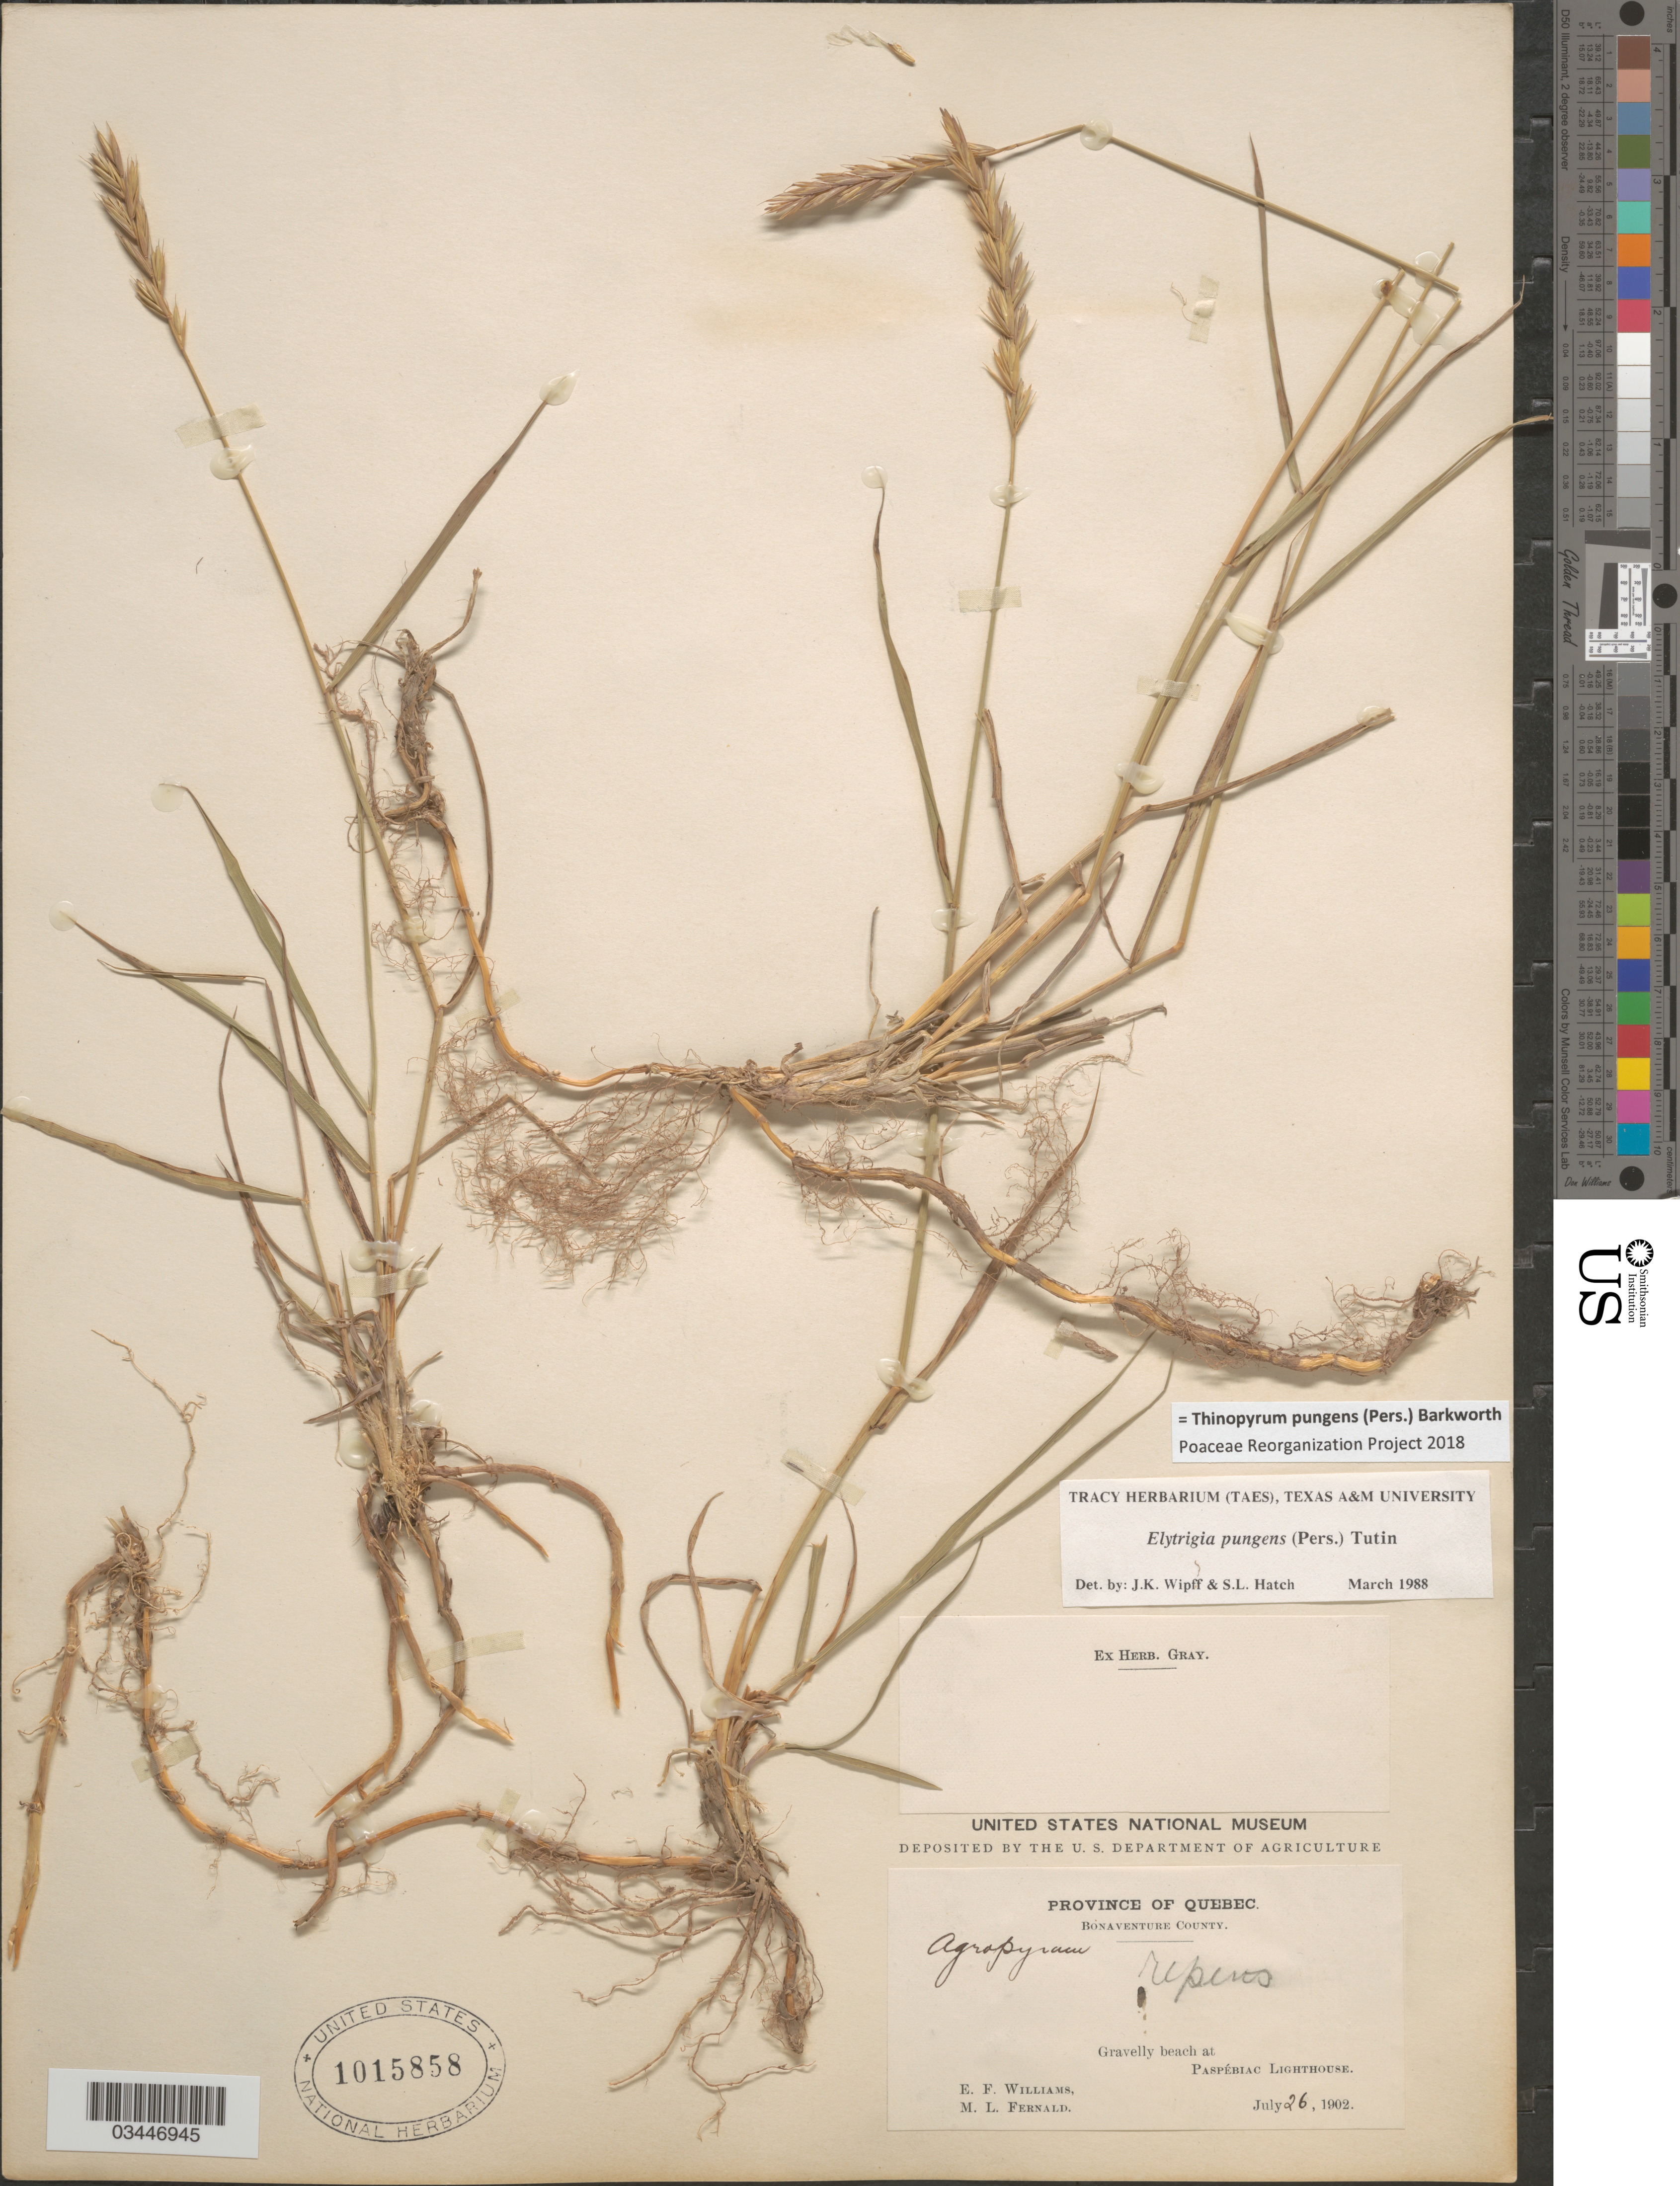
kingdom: Plantae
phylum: Tracheophyta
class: Liliopsida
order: Poales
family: Poaceae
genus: Thinopyrum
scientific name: Thinopyrum pungens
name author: (Pers.) Barkworth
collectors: E. Williams & M. L. Fernald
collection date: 1902-07-26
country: Canada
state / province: Quebec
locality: Bonaventure County. Gravelly beach at Paspébiac Lighthouse.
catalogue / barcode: US 1015858